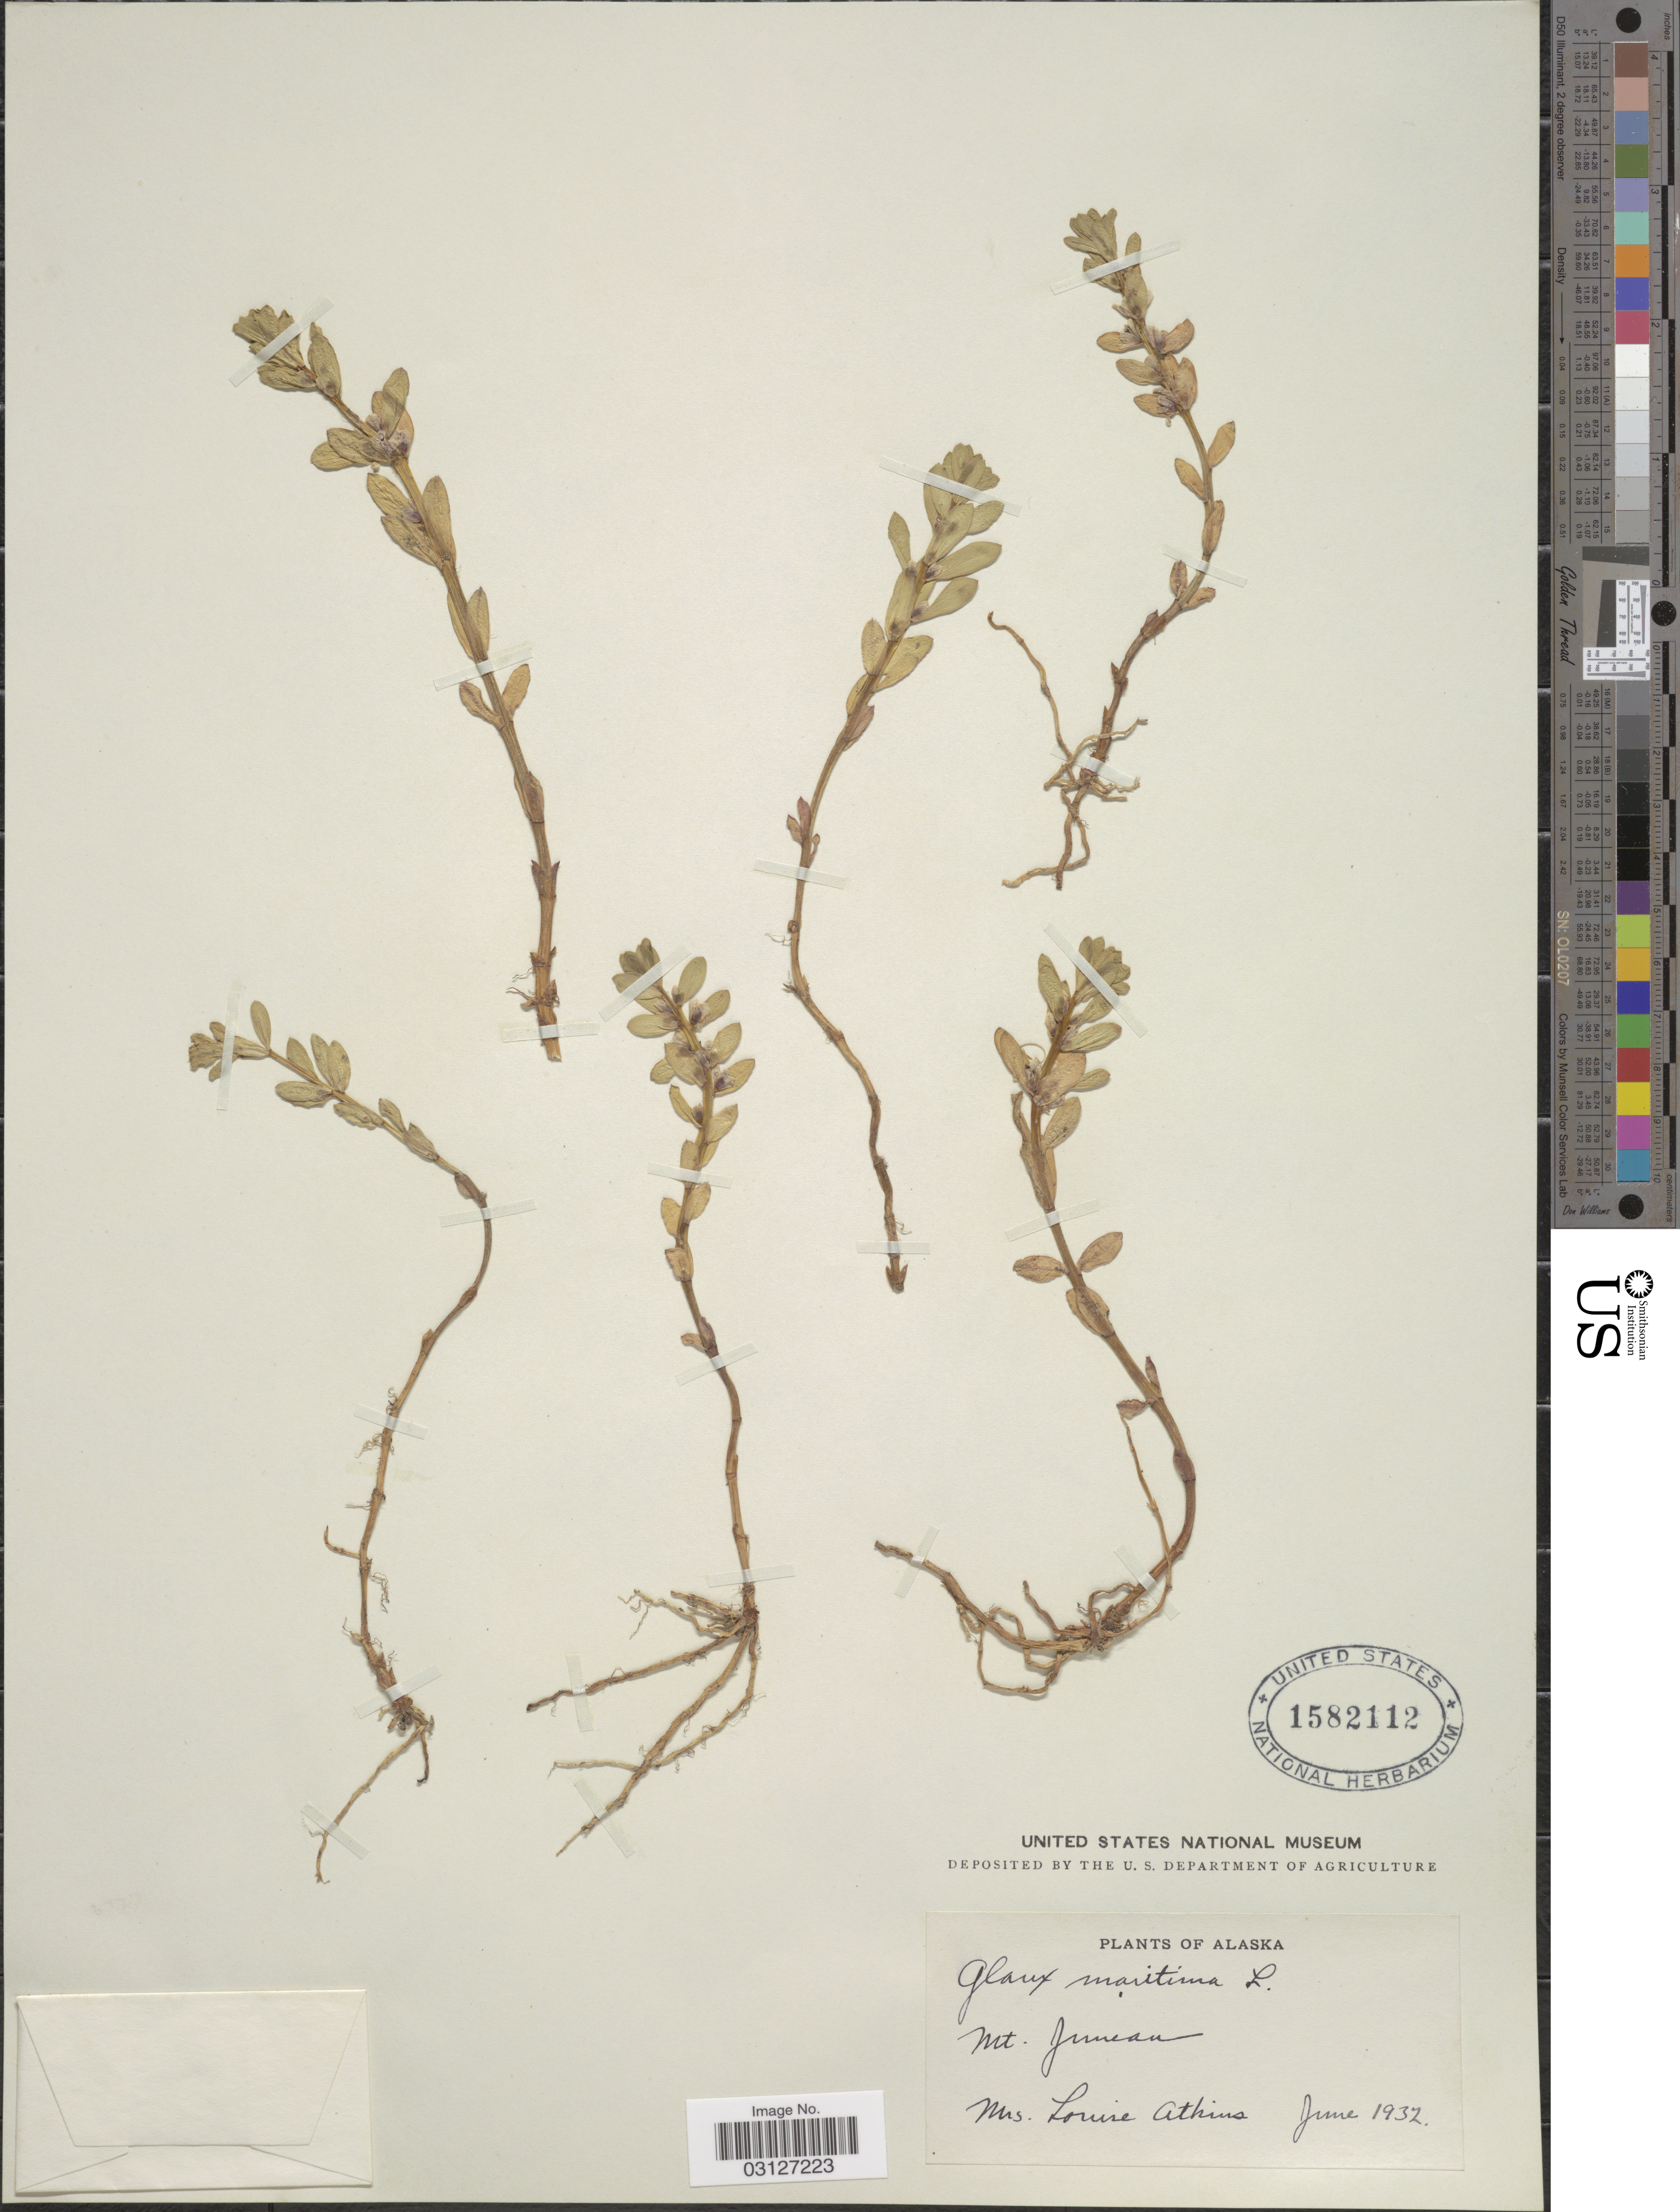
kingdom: Plantae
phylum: Tracheophyta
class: Magnoliopsida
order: Ericales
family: Primulaceae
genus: Glaux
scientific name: Glaux maritima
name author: L.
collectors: L. Atkins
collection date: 1932-06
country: United States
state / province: Alaska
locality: Mt. Juneau.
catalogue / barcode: US 1582112